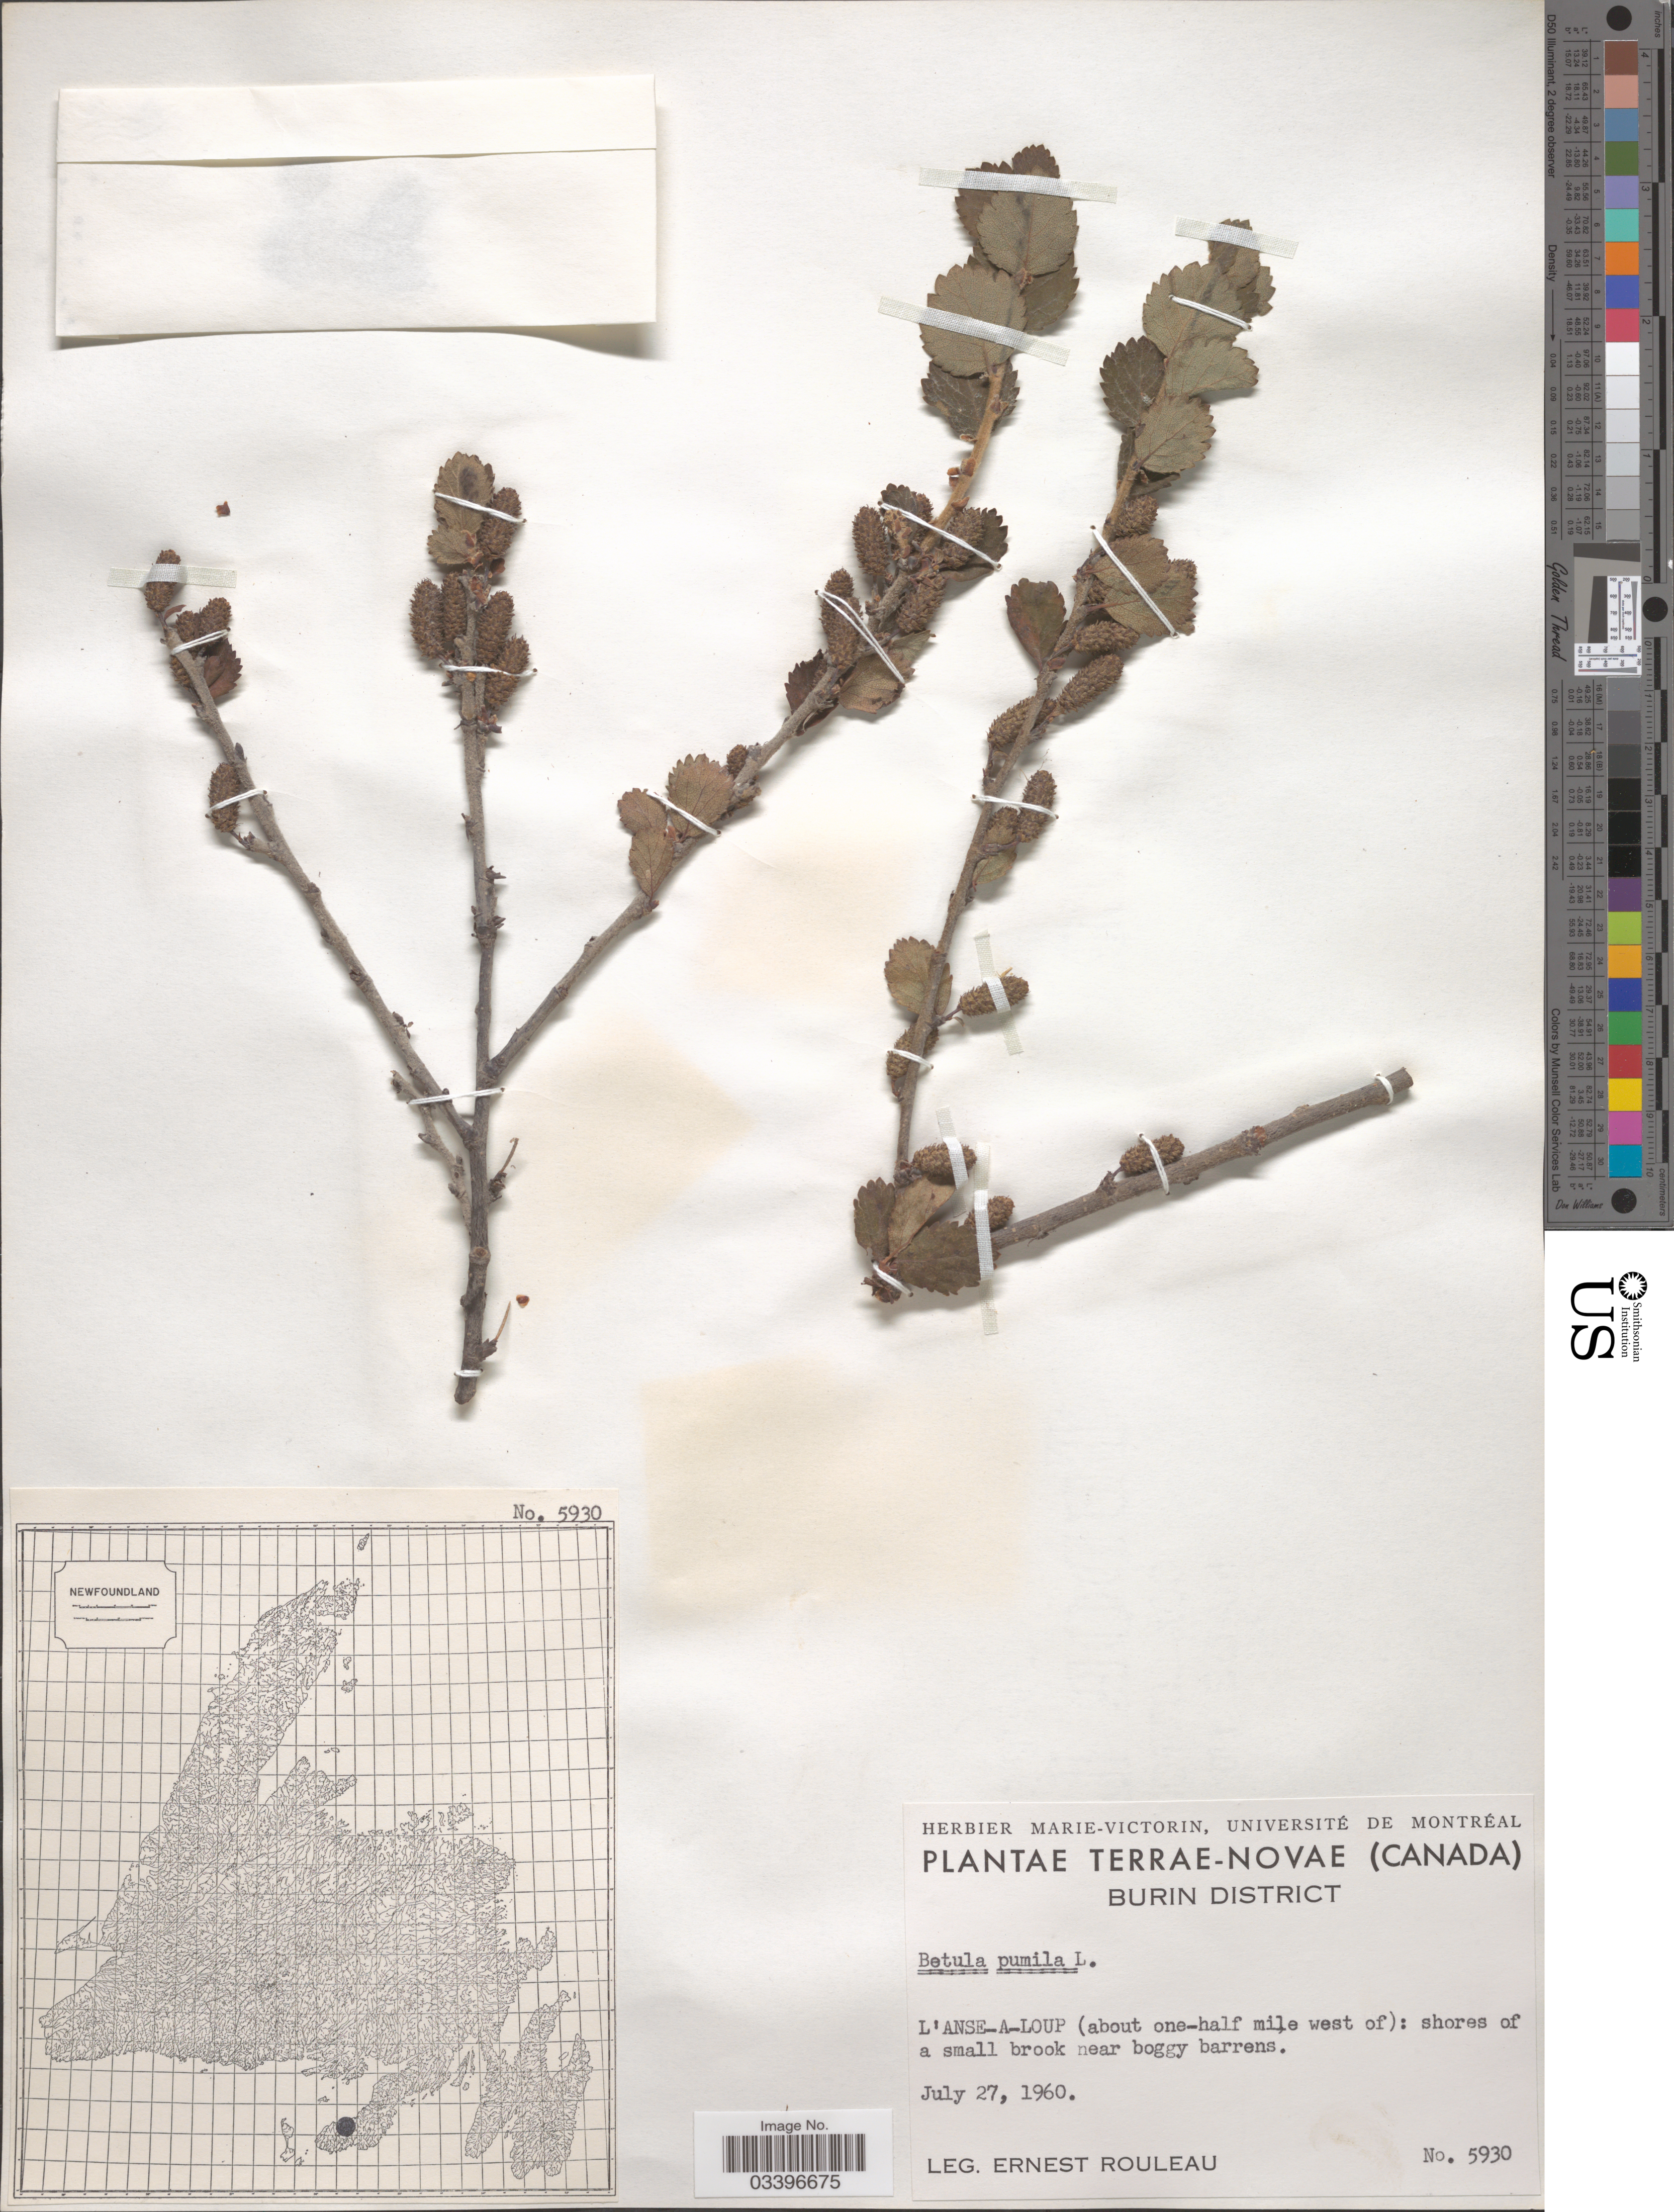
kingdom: Plantae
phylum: Tracheophyta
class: Magnoliopsida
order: Fagales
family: Betulaceae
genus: Betula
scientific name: Betula pumila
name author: L.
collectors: E. Rouleau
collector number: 5930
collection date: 1960-07-27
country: Canada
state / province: Newfoundland and Labrador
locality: Terrae-Novae, Burin District. L'Anse-A-Loup (about one-half mile west of): shores of a small brook near boggy barrens.